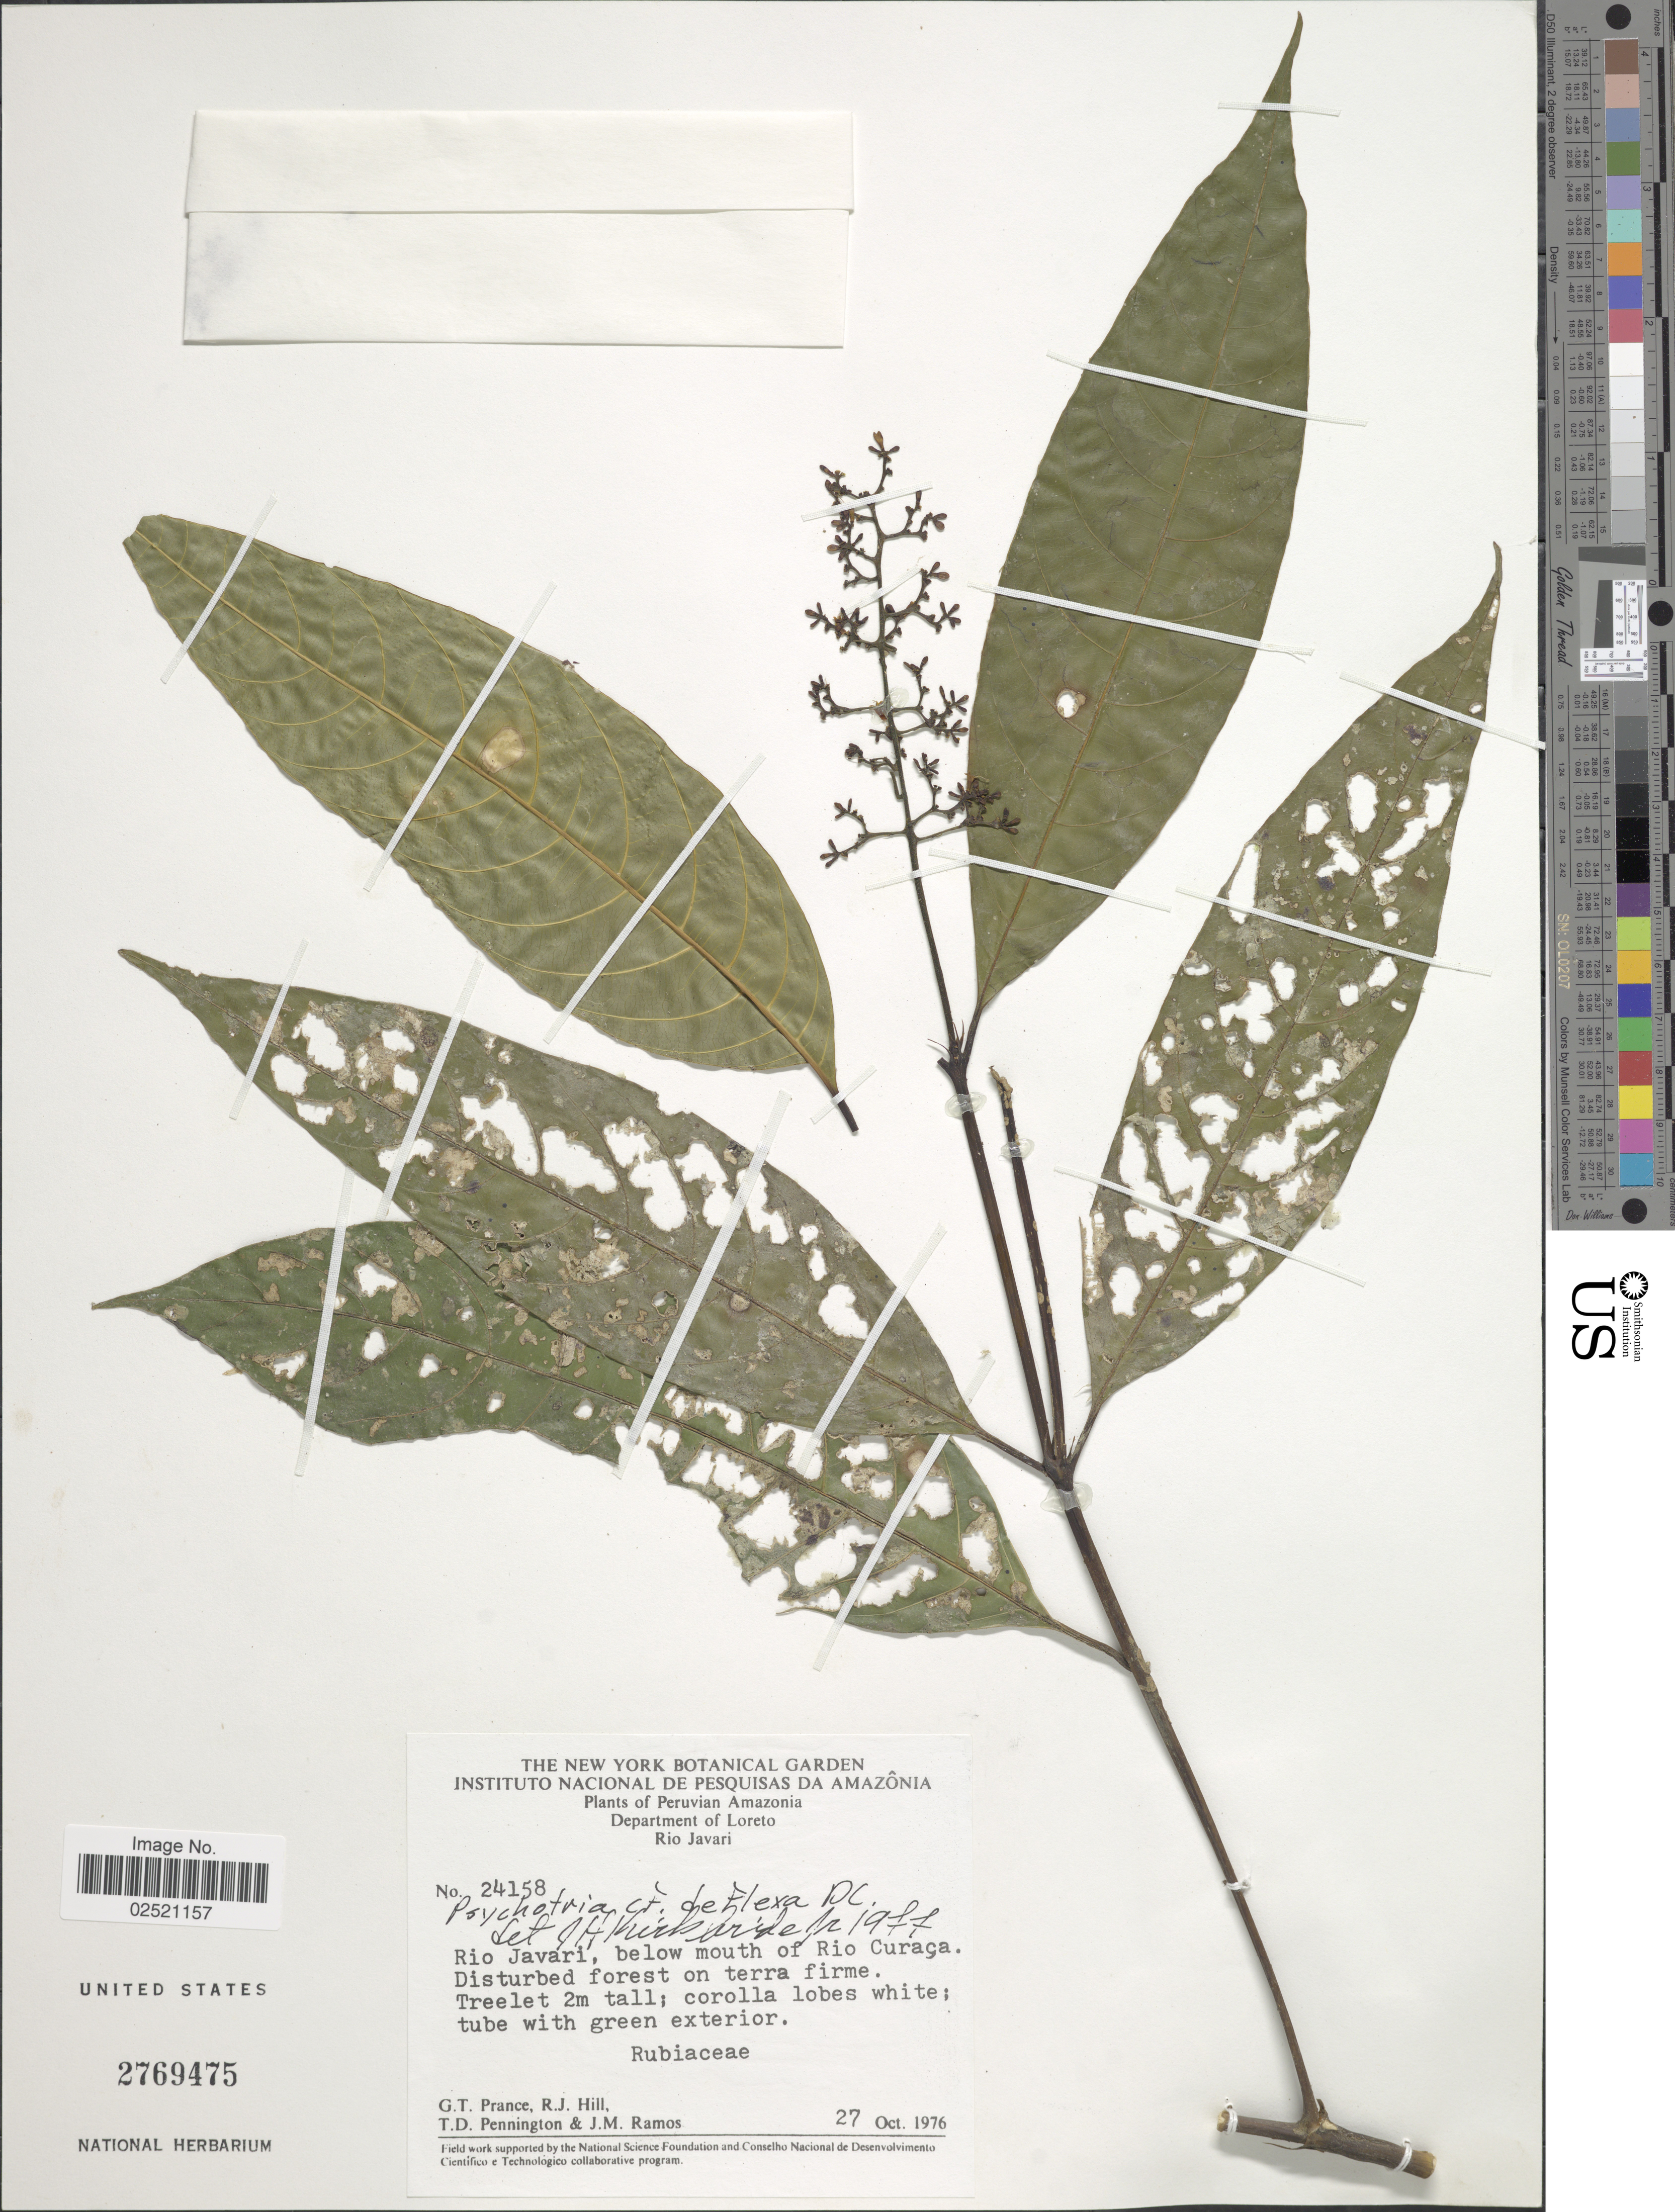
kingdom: Plantae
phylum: Tracheophyta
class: Magnoliopsida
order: Gentianales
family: Rubiaceae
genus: Psychotria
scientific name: Psychotria deflexa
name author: DC.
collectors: G. T. Prance, R. J. Hill, T. D. Pennington & J. M. Ramos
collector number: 24158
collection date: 1976-10-27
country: Peru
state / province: Loreto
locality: Peruvian Amazonian, Rio Javari, below mouth of Rio Curaca, disturbed forest on terra firme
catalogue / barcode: US 2769475